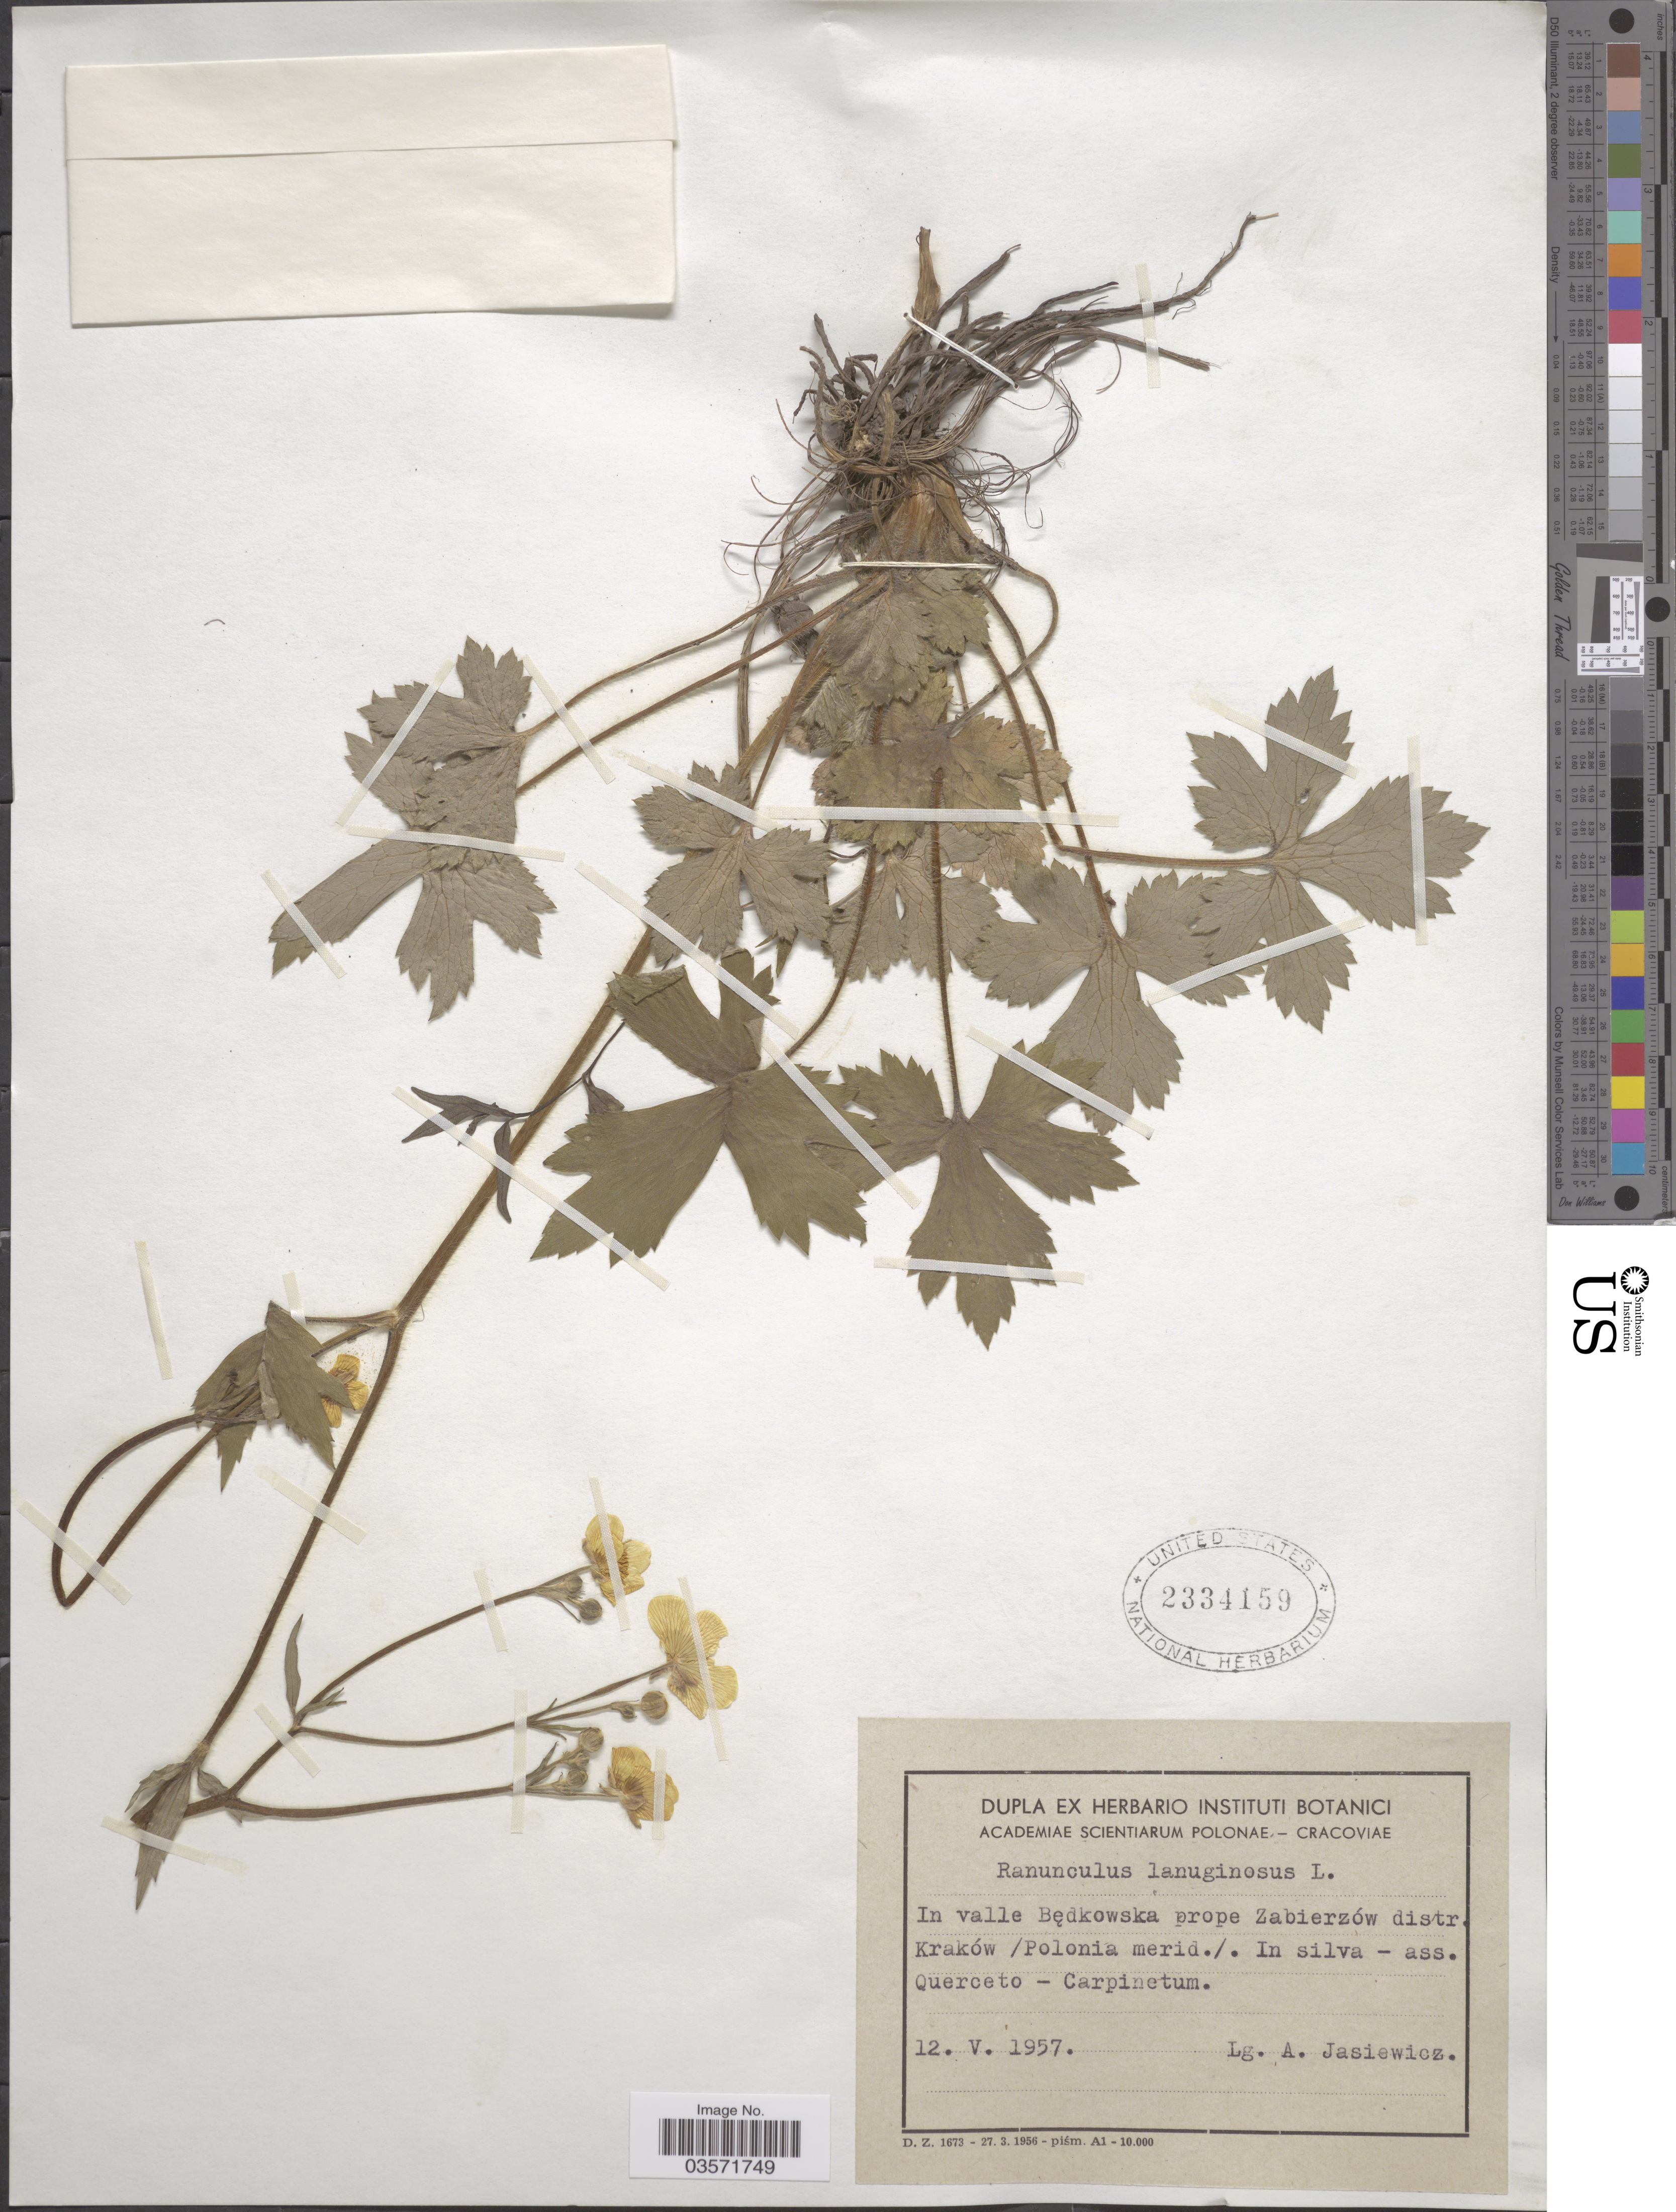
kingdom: Plantae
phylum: Tracheophyta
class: Magnoliopsida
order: Ranunculales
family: Ranunculaceae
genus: Ranunculus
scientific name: Ranunculus lanuginosus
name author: L.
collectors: A. Jasiewicz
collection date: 1957-05-12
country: Poland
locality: In valle Będkowska prope Zabierzów distr. Kraków/ Polonia merid.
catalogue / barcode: US 2334159